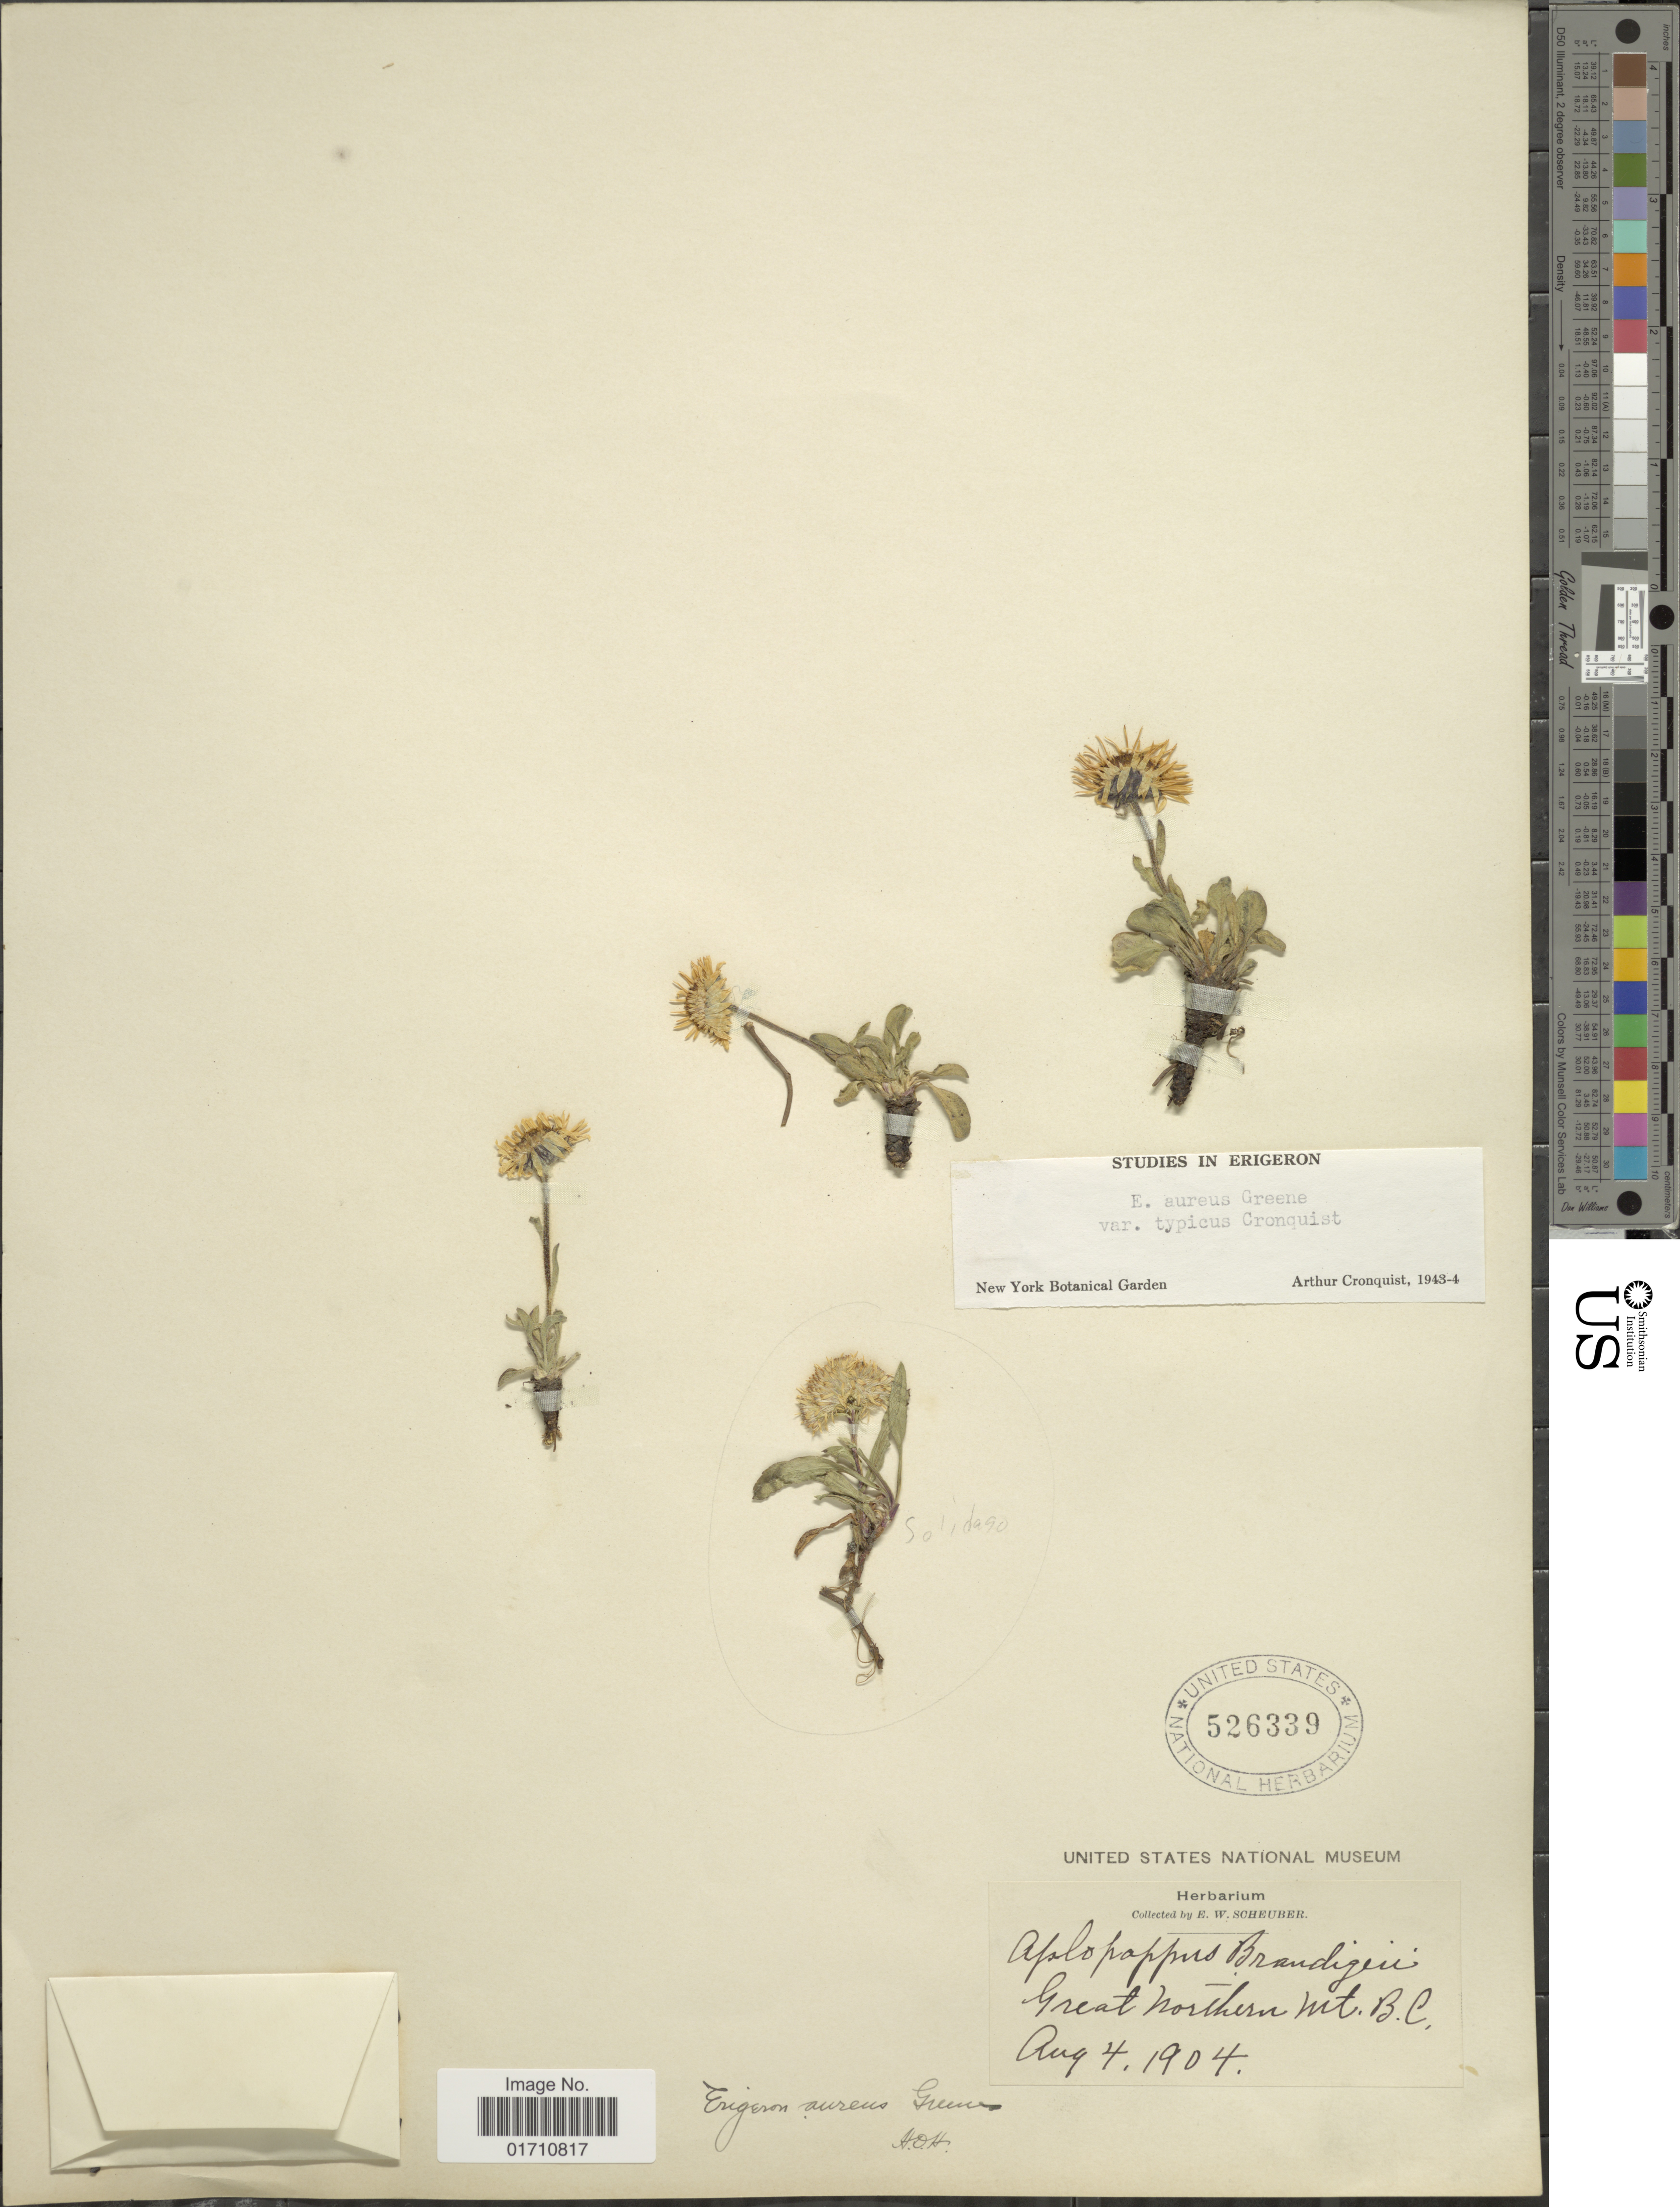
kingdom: Plantae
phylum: Tracheophyta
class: Magnoliopsida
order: Asterales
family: Asteraceae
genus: Erigeron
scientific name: Erigeron aureus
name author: Greene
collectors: E. Scheuber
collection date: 1904-08-04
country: Canada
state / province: British Columbia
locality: Great Northern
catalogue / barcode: US 526339